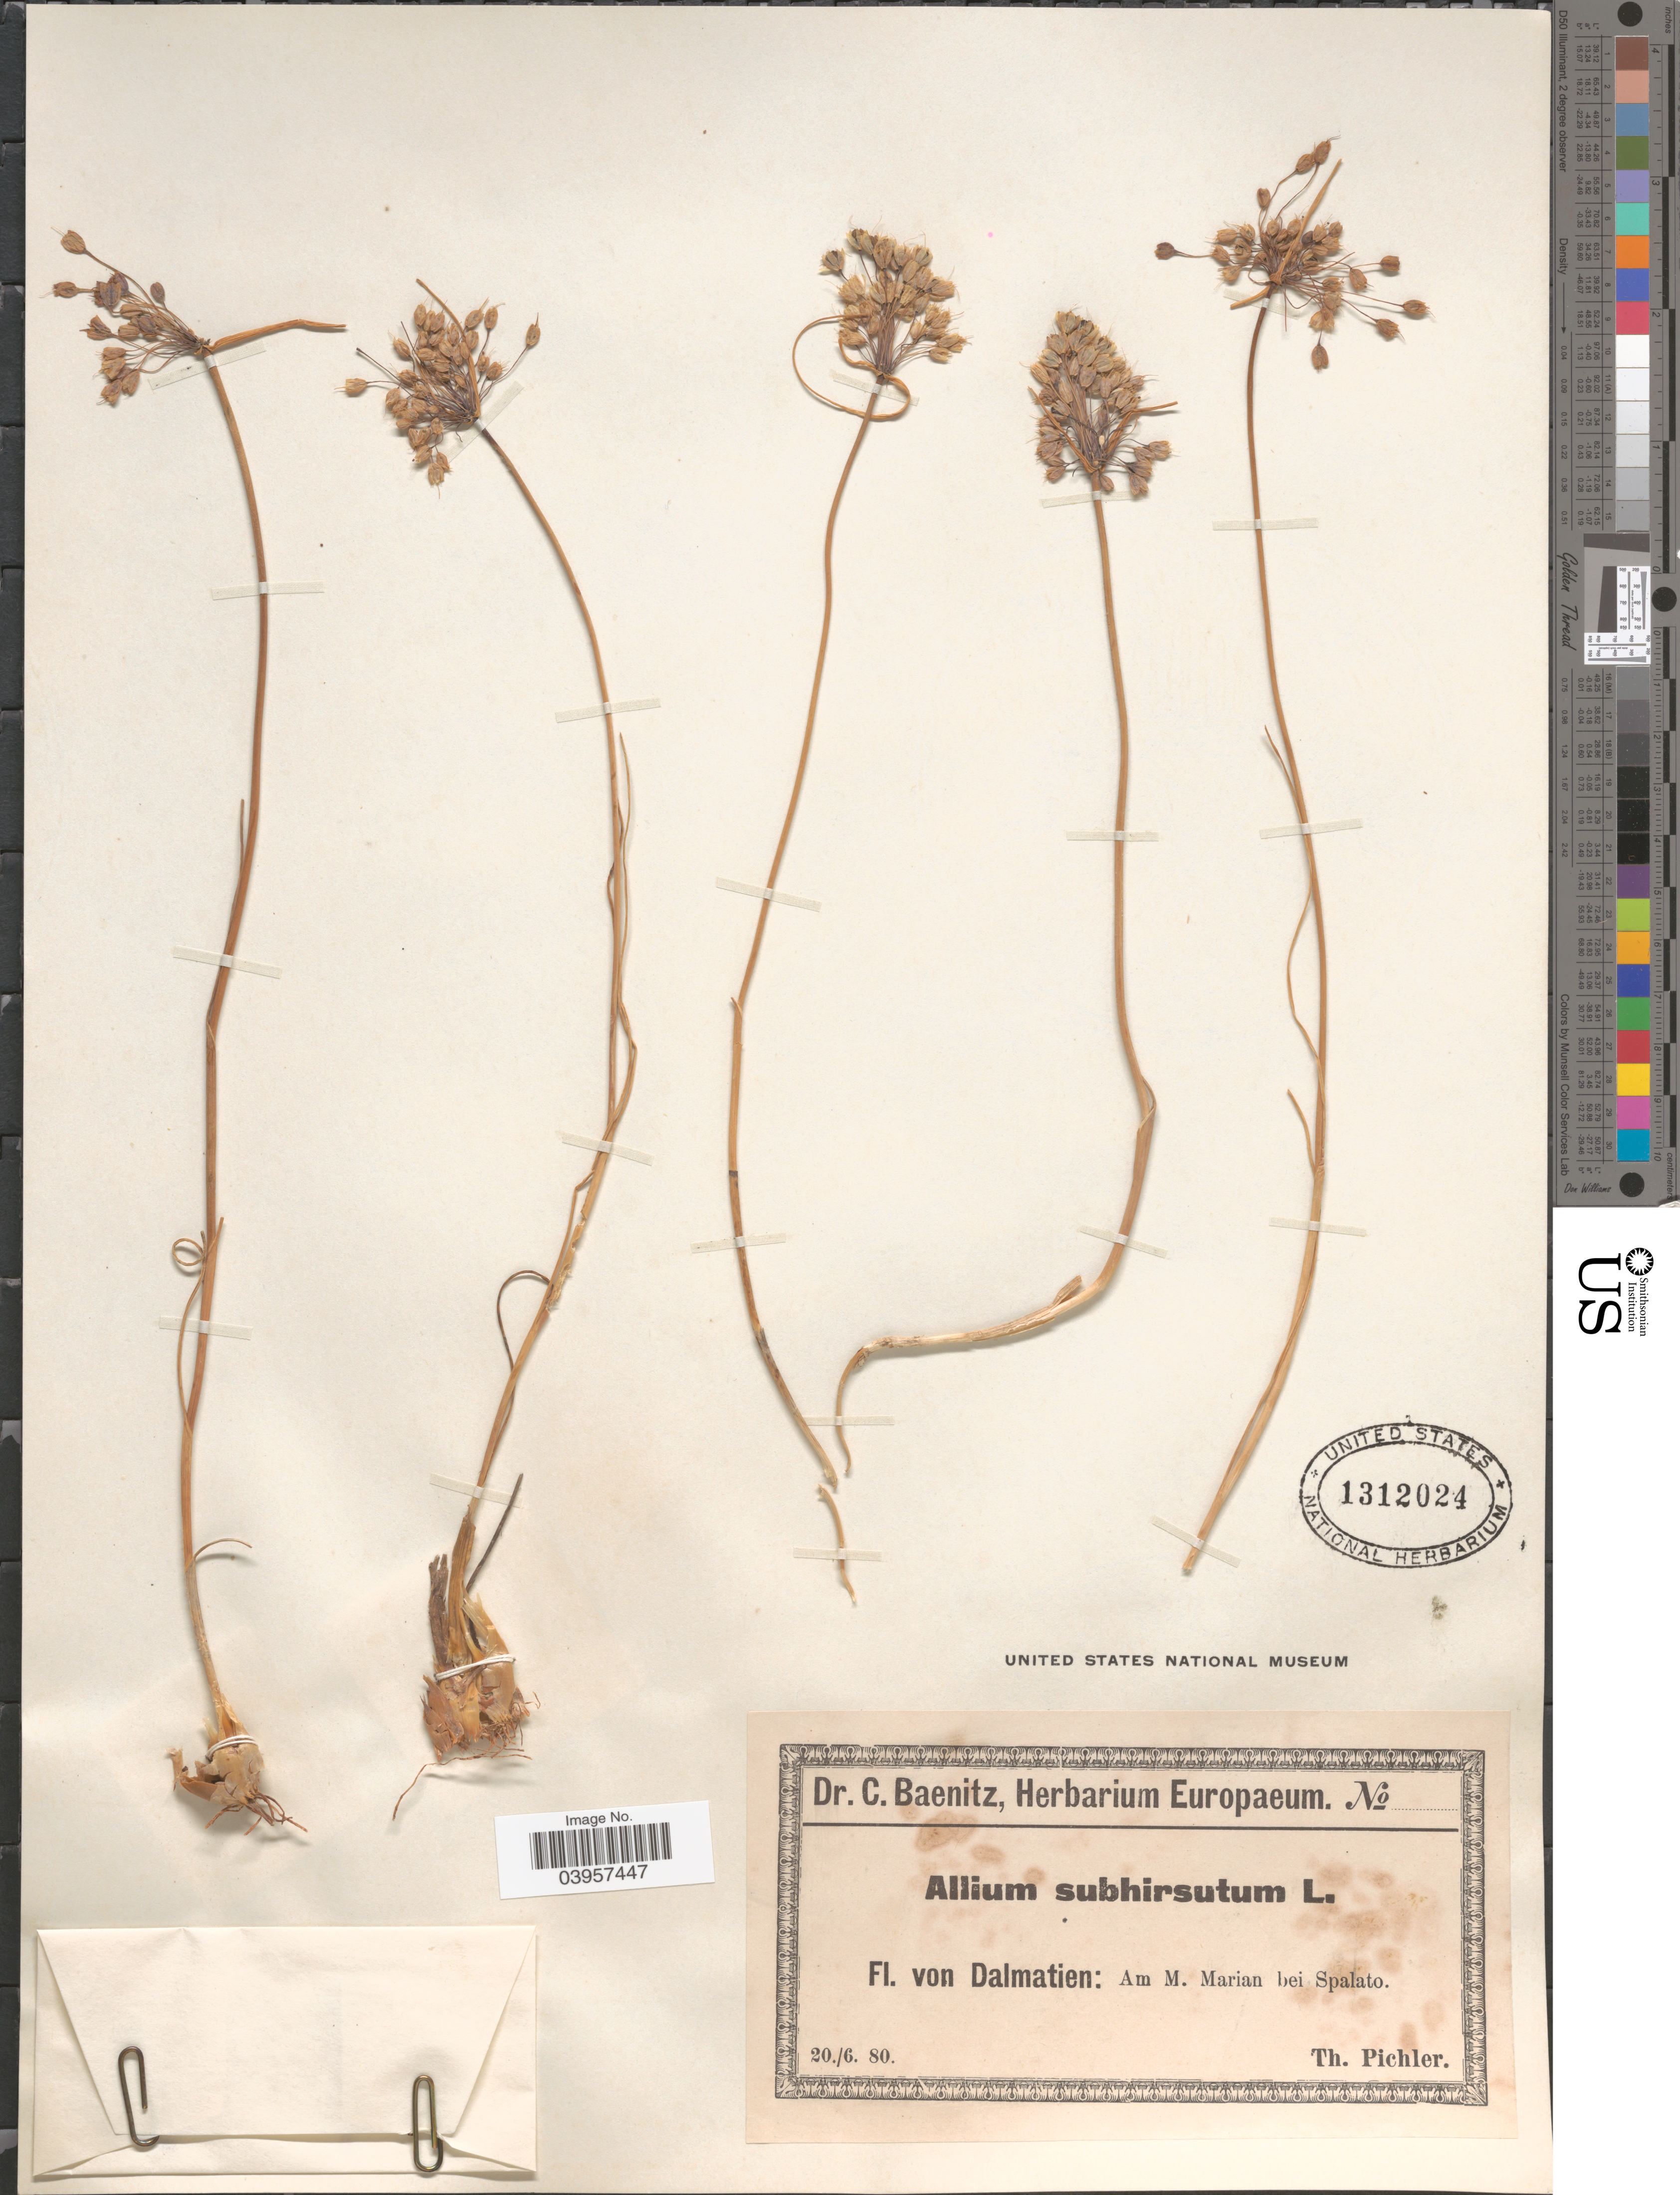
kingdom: Plantae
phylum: Tracheophyta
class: Liliopsida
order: Asparagales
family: Amaryllidaceae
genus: Allium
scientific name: Allium subhirsutum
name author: L.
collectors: T. Pichler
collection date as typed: Transcribed d/m/y: 20/6/80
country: Croatia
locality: Dalmatien: Am M. Marian bei Spalato.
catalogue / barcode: US 1312024